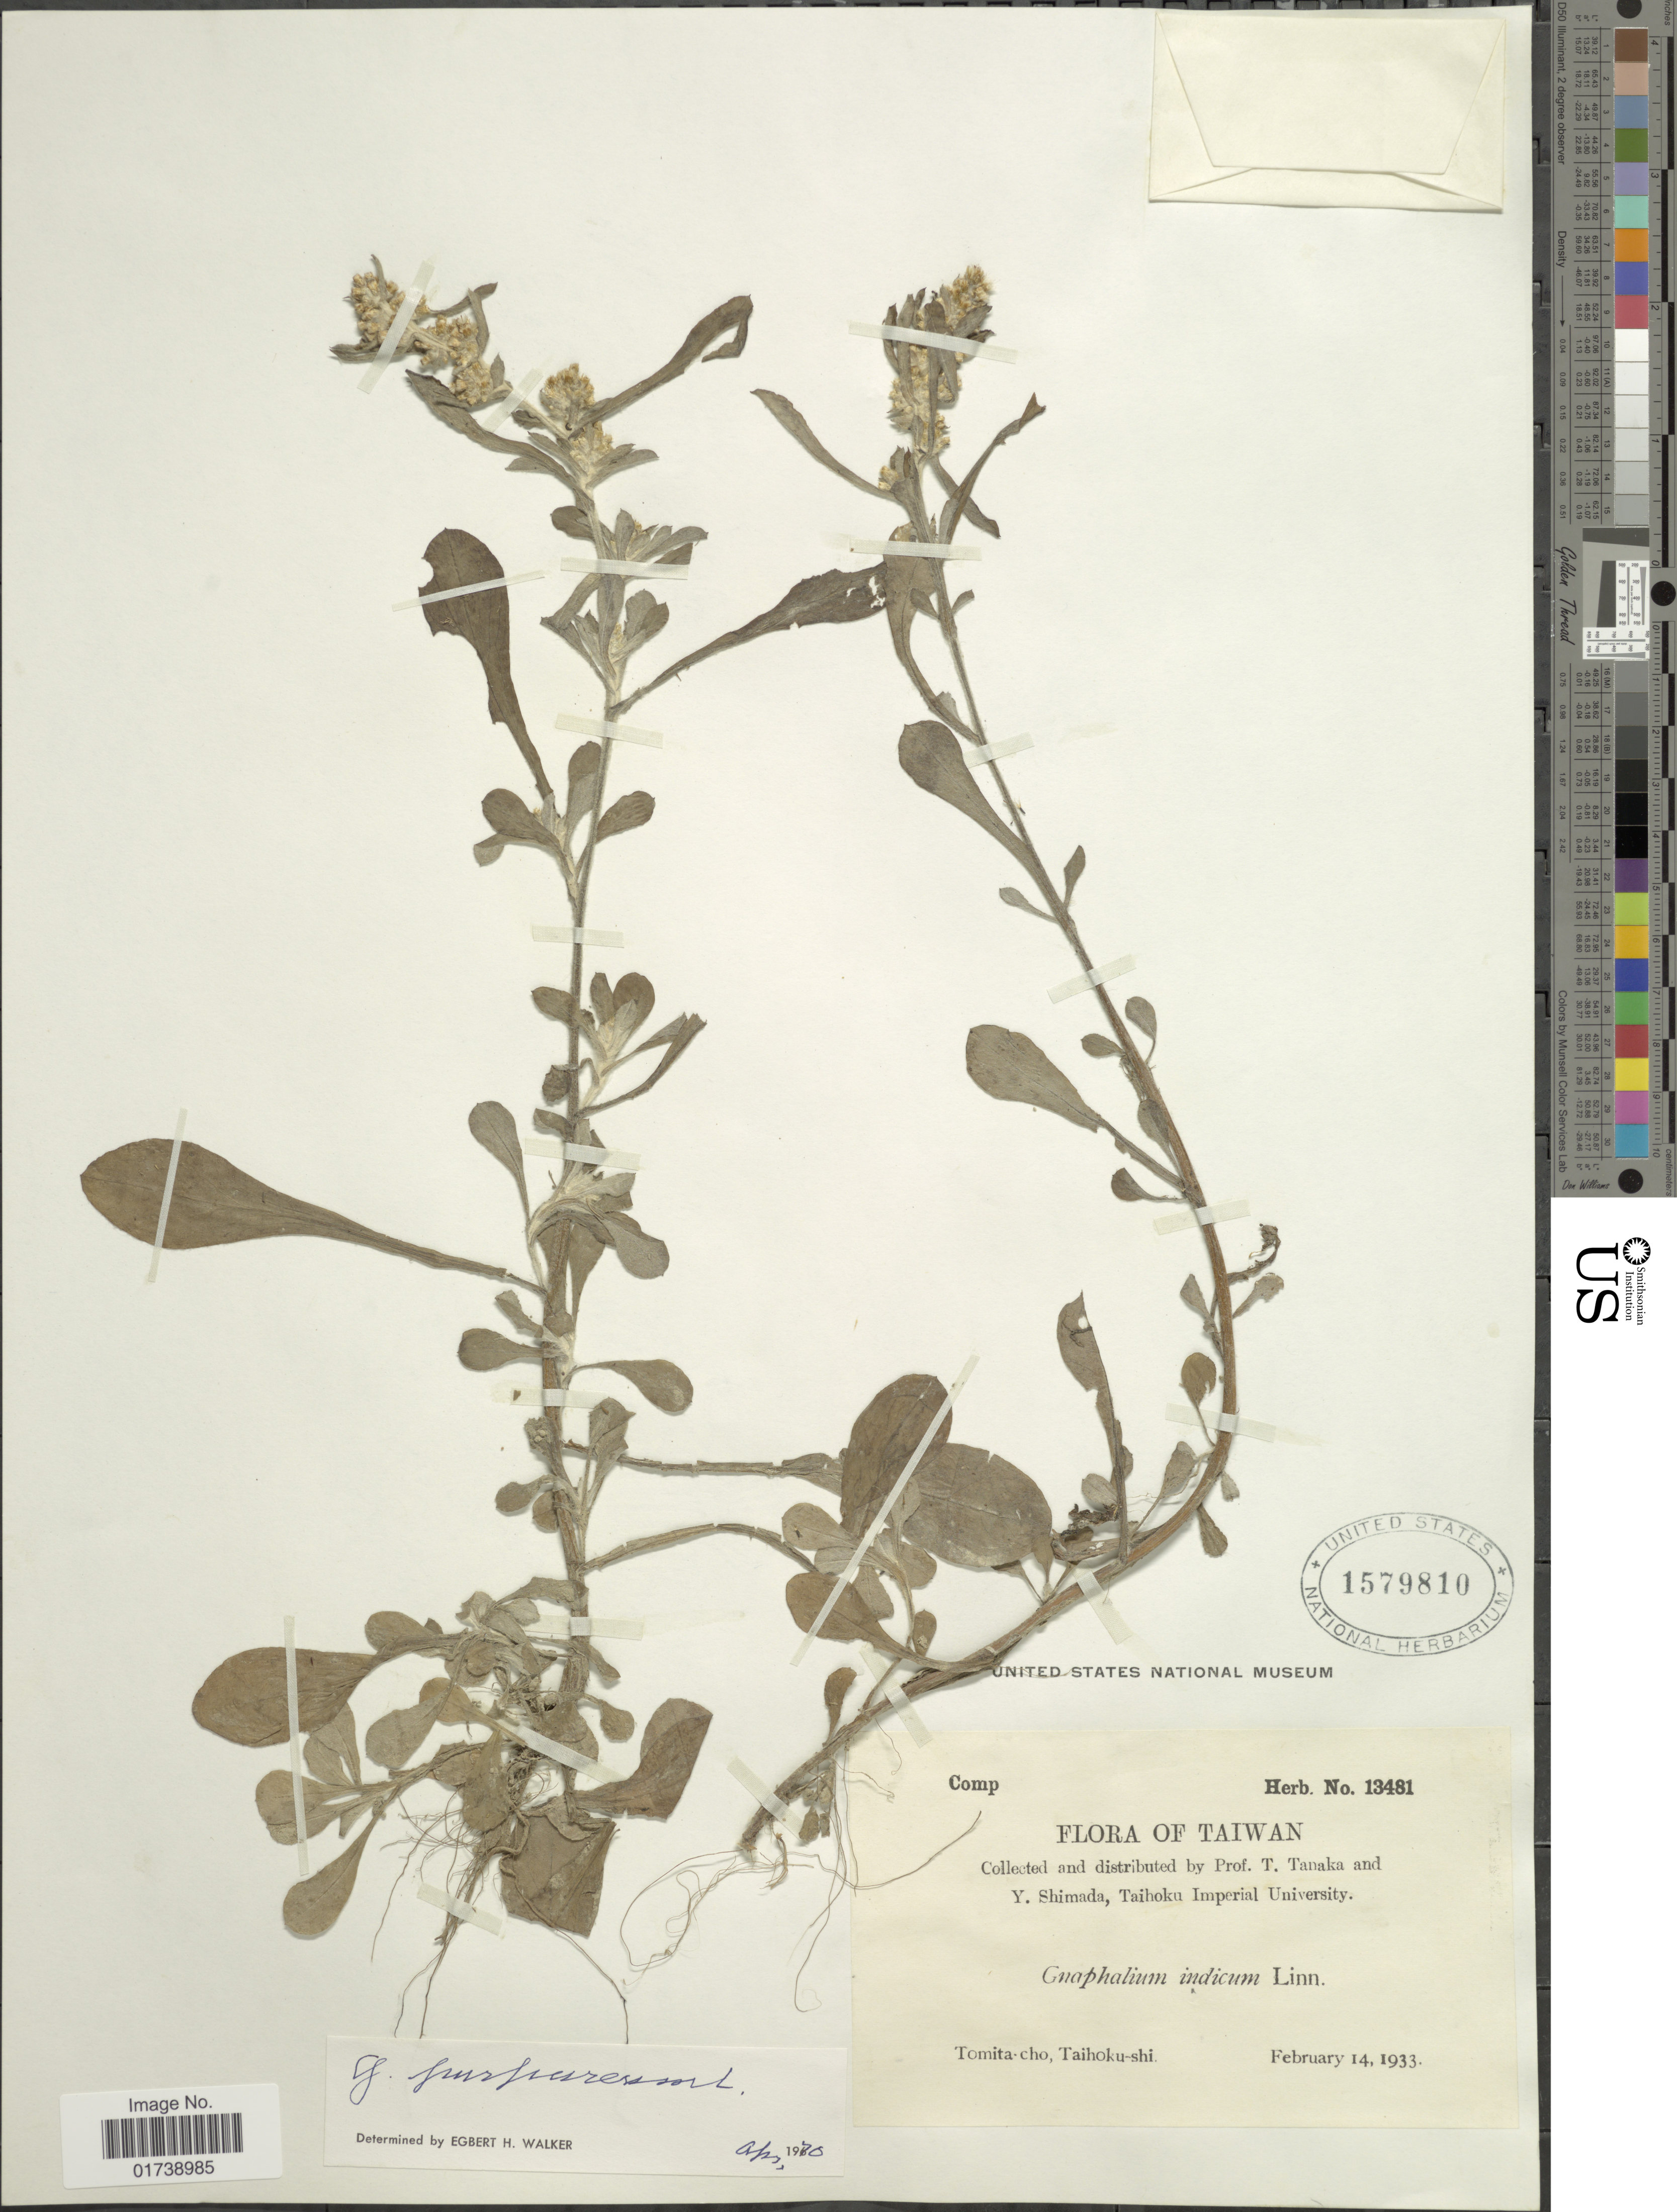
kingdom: Plantae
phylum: Tracheophyta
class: Magnoliopsida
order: Asterales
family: Asteraceae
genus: Gamochaeta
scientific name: Gamochaeta purpurea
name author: (L.) Cabrera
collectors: T. Tanaka & Y. Shimada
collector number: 13481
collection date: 1933-02-14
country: Taiwan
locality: Timota-cho, Taihoku-shi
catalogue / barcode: US 1579810